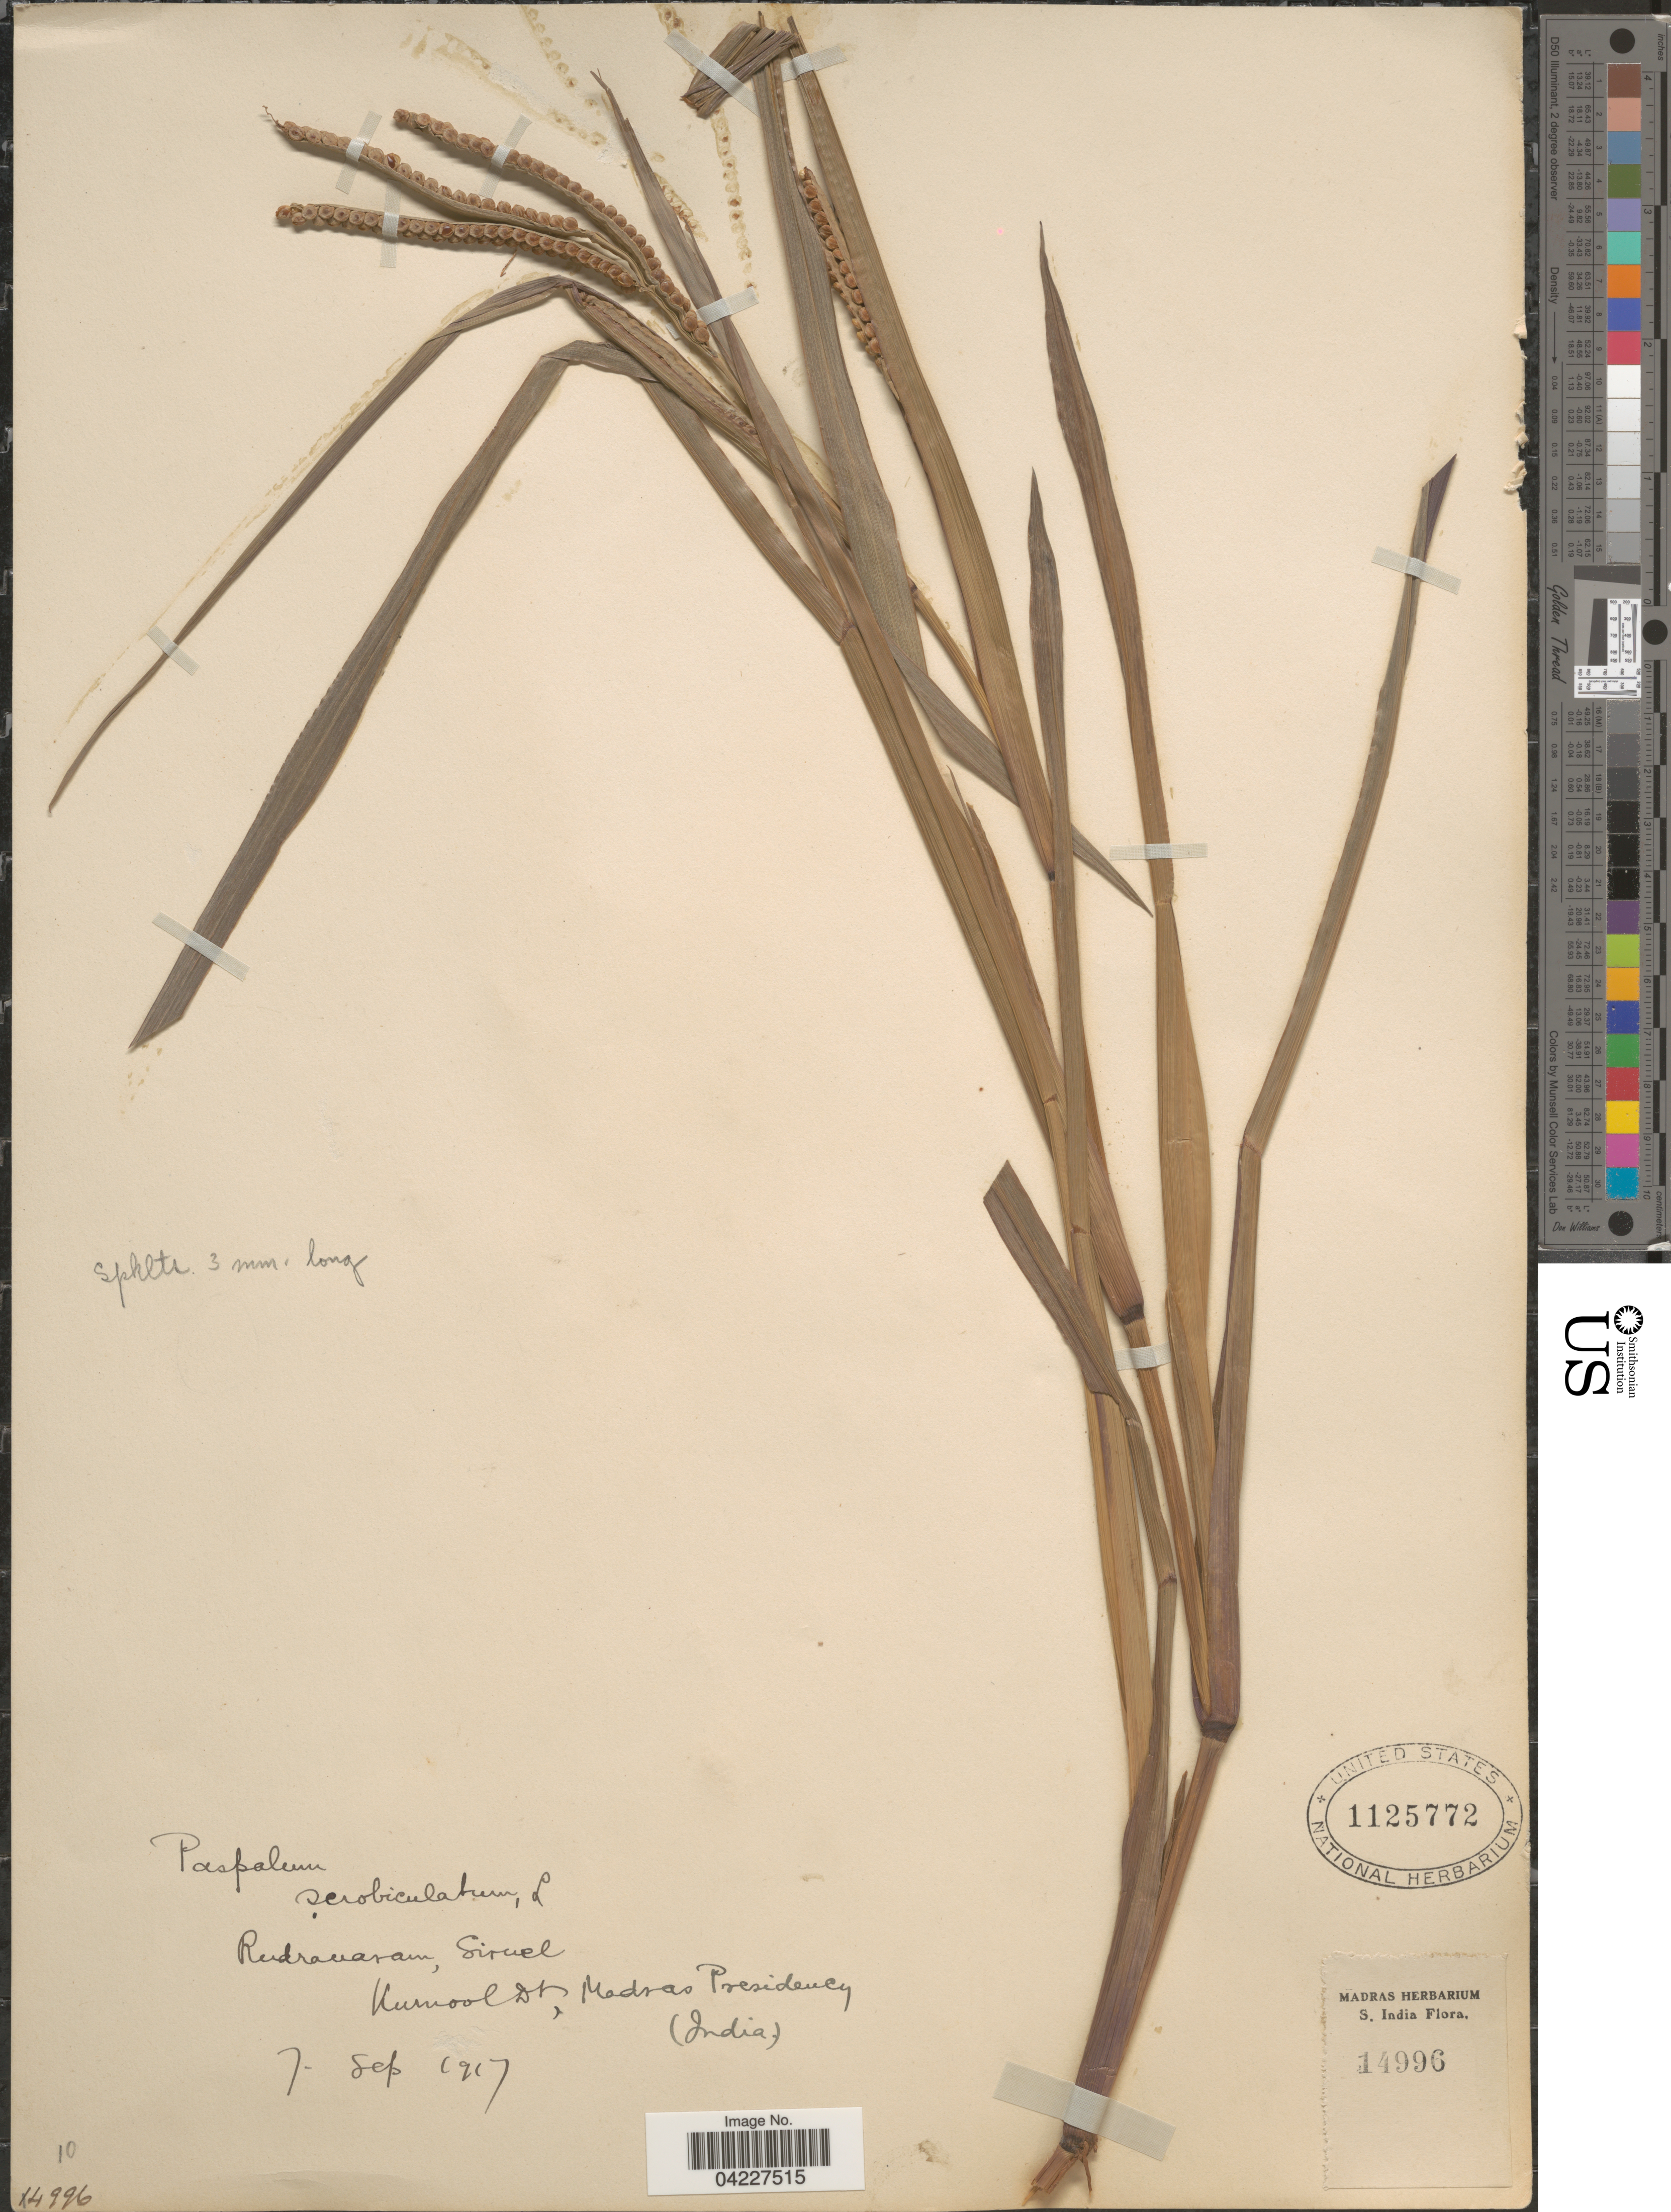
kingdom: Plantae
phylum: Tracheophyta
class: Liliopsida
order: Poales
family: Poaceae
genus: Paspalum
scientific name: Paspalum scrobiculatum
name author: L.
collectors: Ex herb. Madras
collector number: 14996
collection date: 1917-09-07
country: India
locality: Kumool Dt, Madras Presidency. S. India.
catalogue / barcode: US 1125772